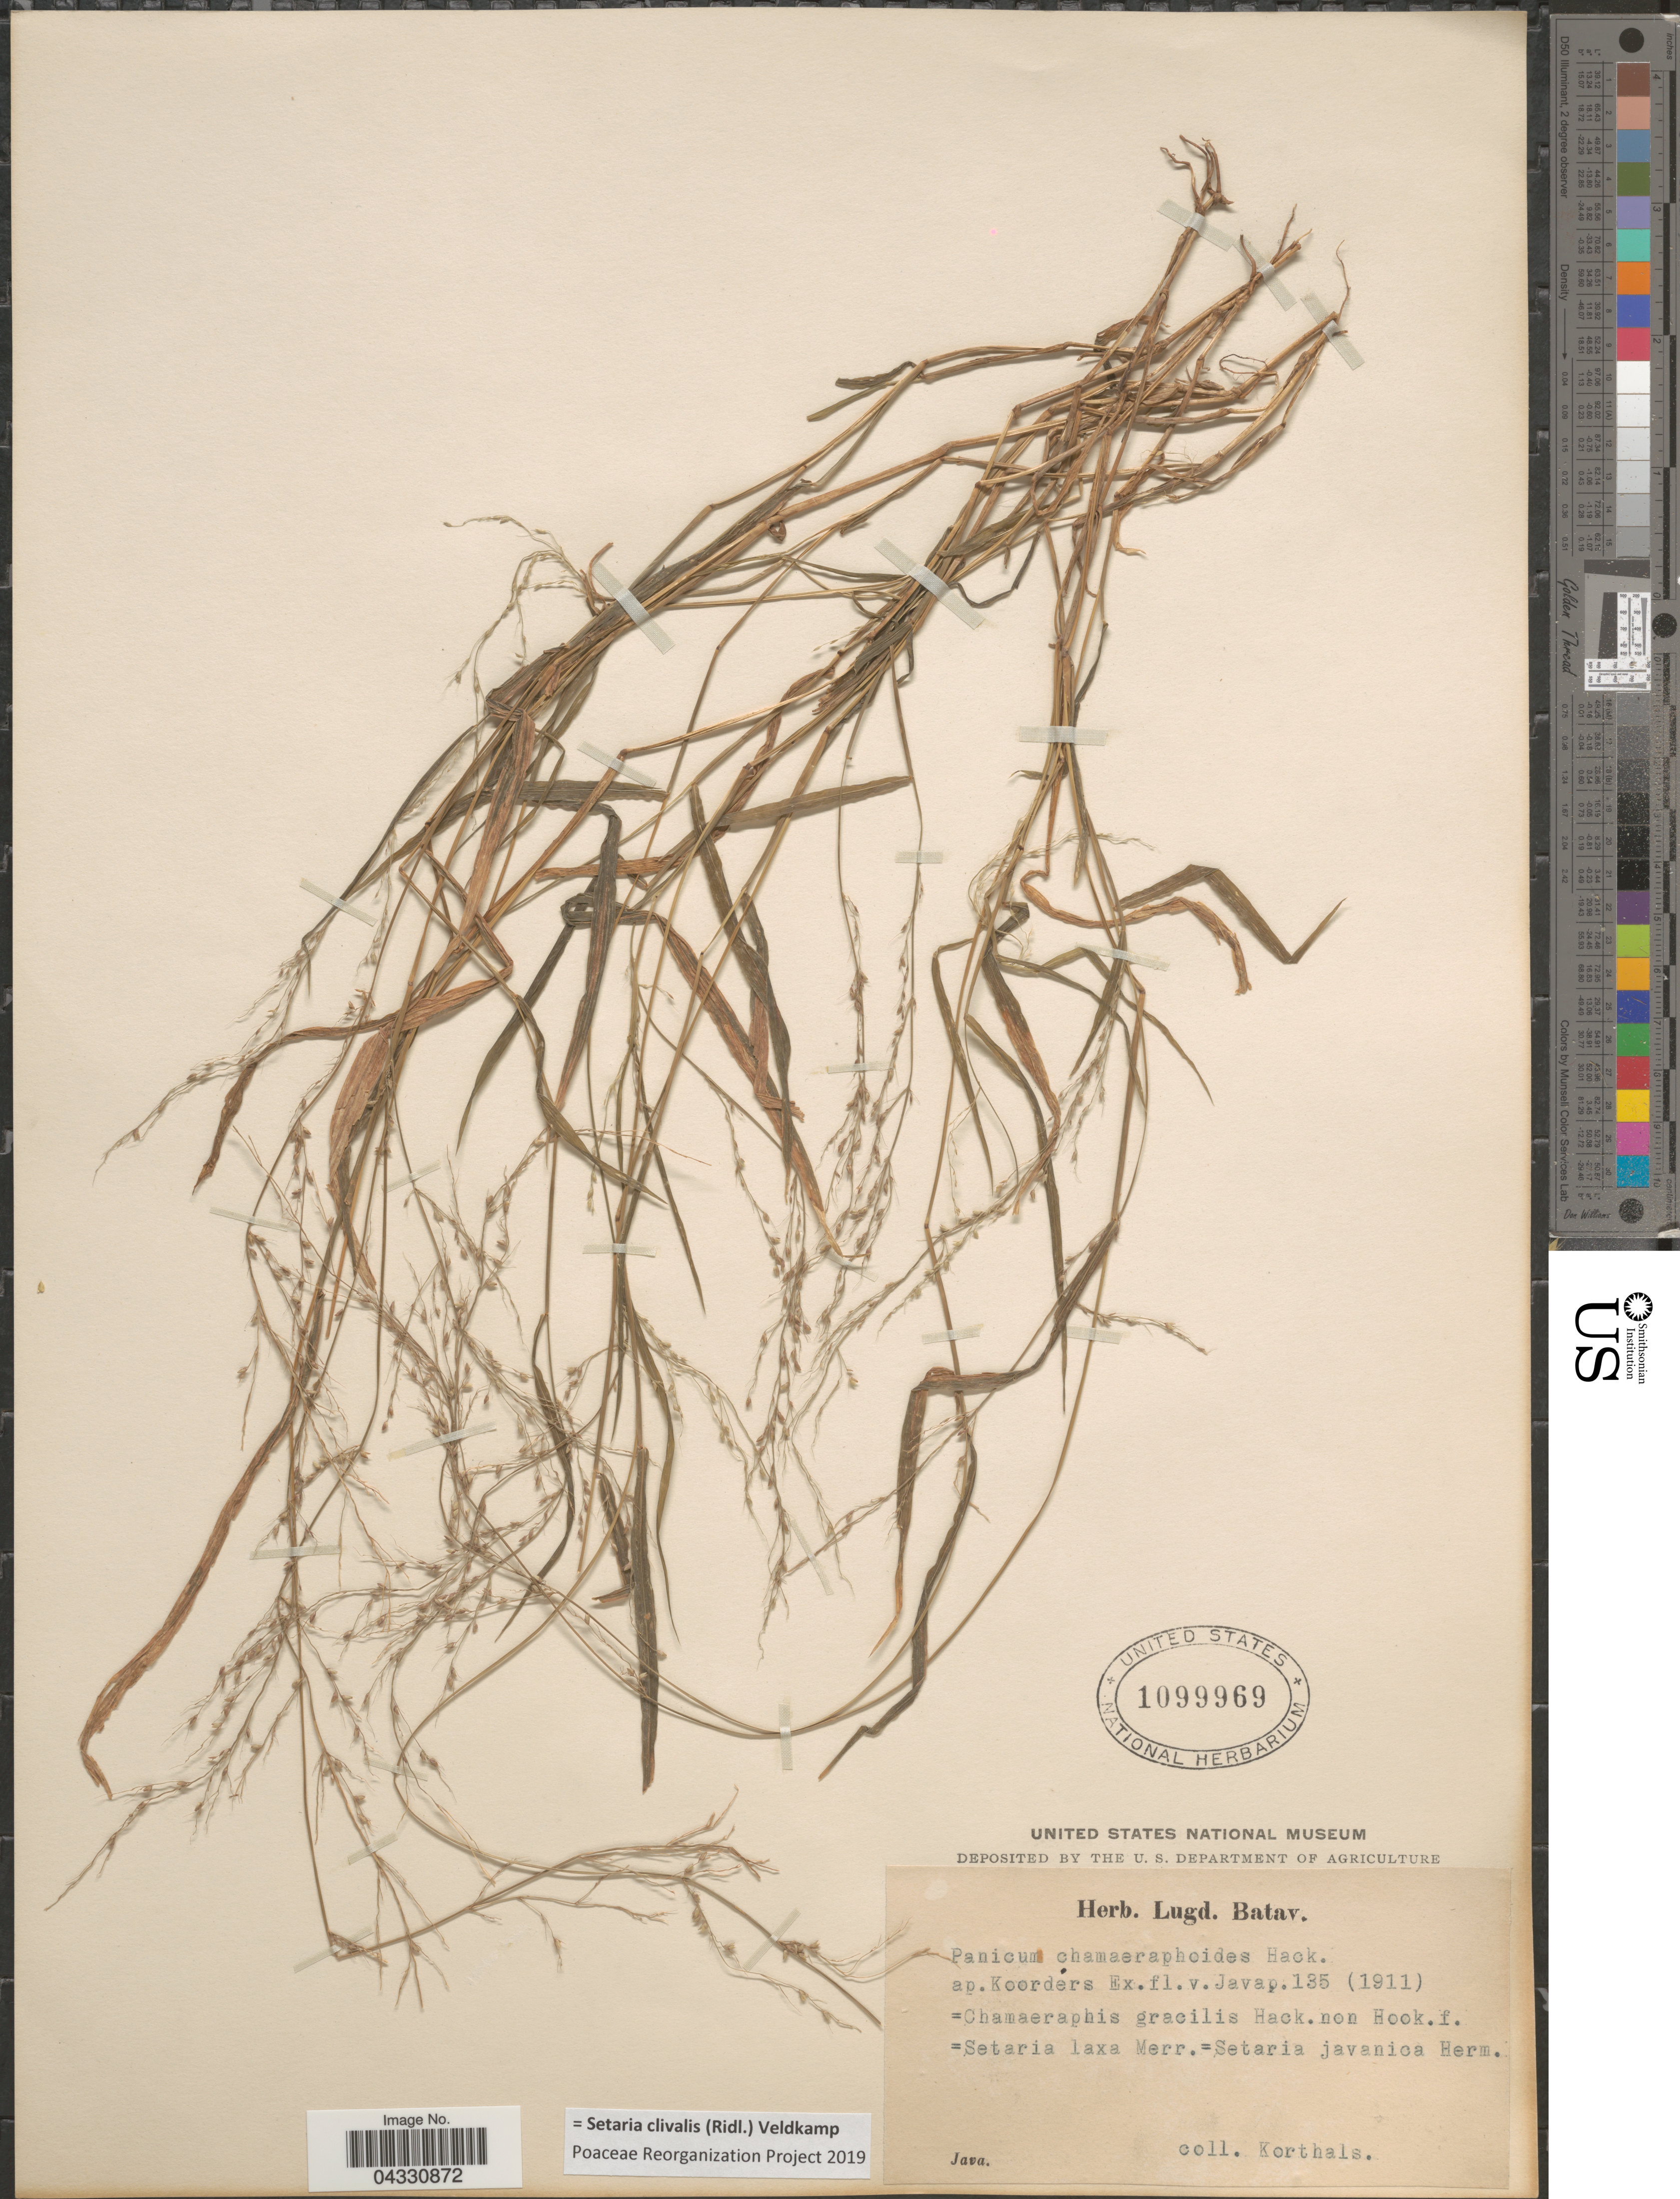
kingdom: Plantae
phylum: Tracheophyta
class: Liliopsida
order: Poales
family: Poaceae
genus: Setaria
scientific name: Setaria clivalis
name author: (Ridl.) Veldkamp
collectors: -. Korthals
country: Indonesia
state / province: Java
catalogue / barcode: US 1099969